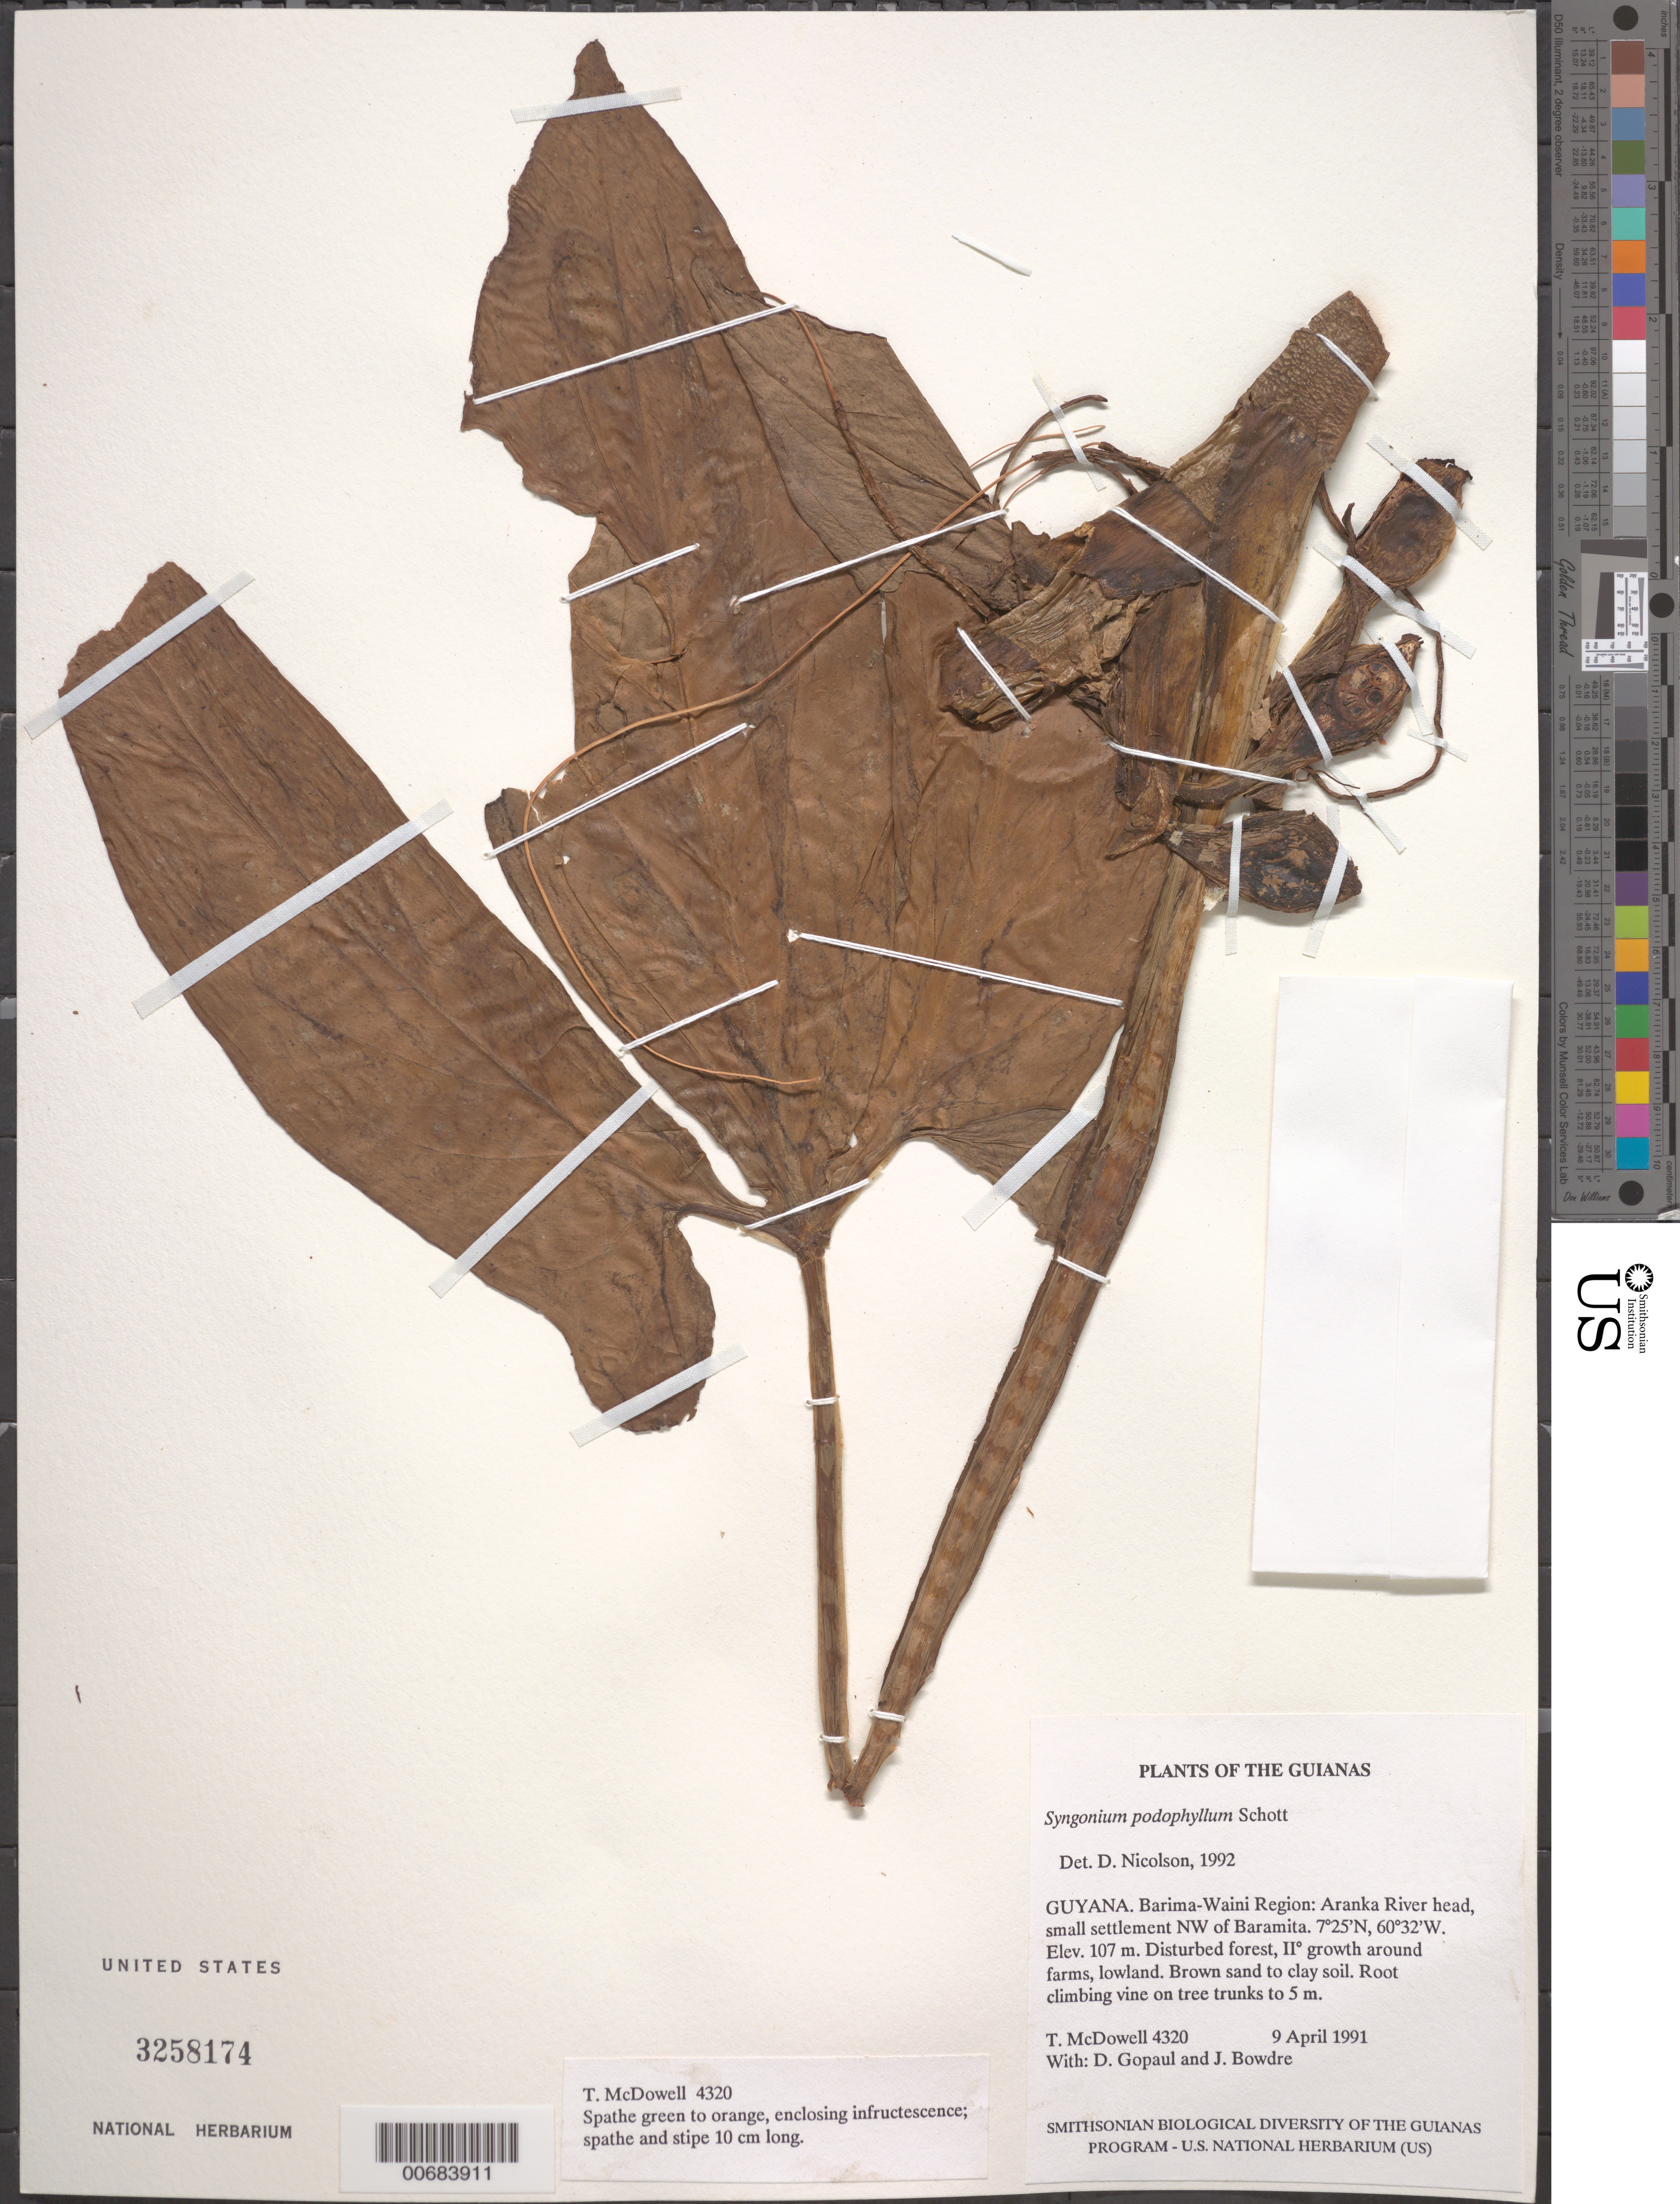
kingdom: Plantae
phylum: Tracheophyta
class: Liliopsida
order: Alismatales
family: Araceae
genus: Syngonium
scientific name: Syngonium podophyllum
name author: Schott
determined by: Nicolson, Dan H.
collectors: T. McDowell, D. Gopaul & J. Bowdre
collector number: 4320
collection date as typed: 9 April 1991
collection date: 1991-04-09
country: Guyana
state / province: Barima-Waini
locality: Aranka River head, small settlement NW of Baramita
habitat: Disturbed forest, secondary growth around farms, lowland. Brown sand to clay soil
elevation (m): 107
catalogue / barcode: US 3258174